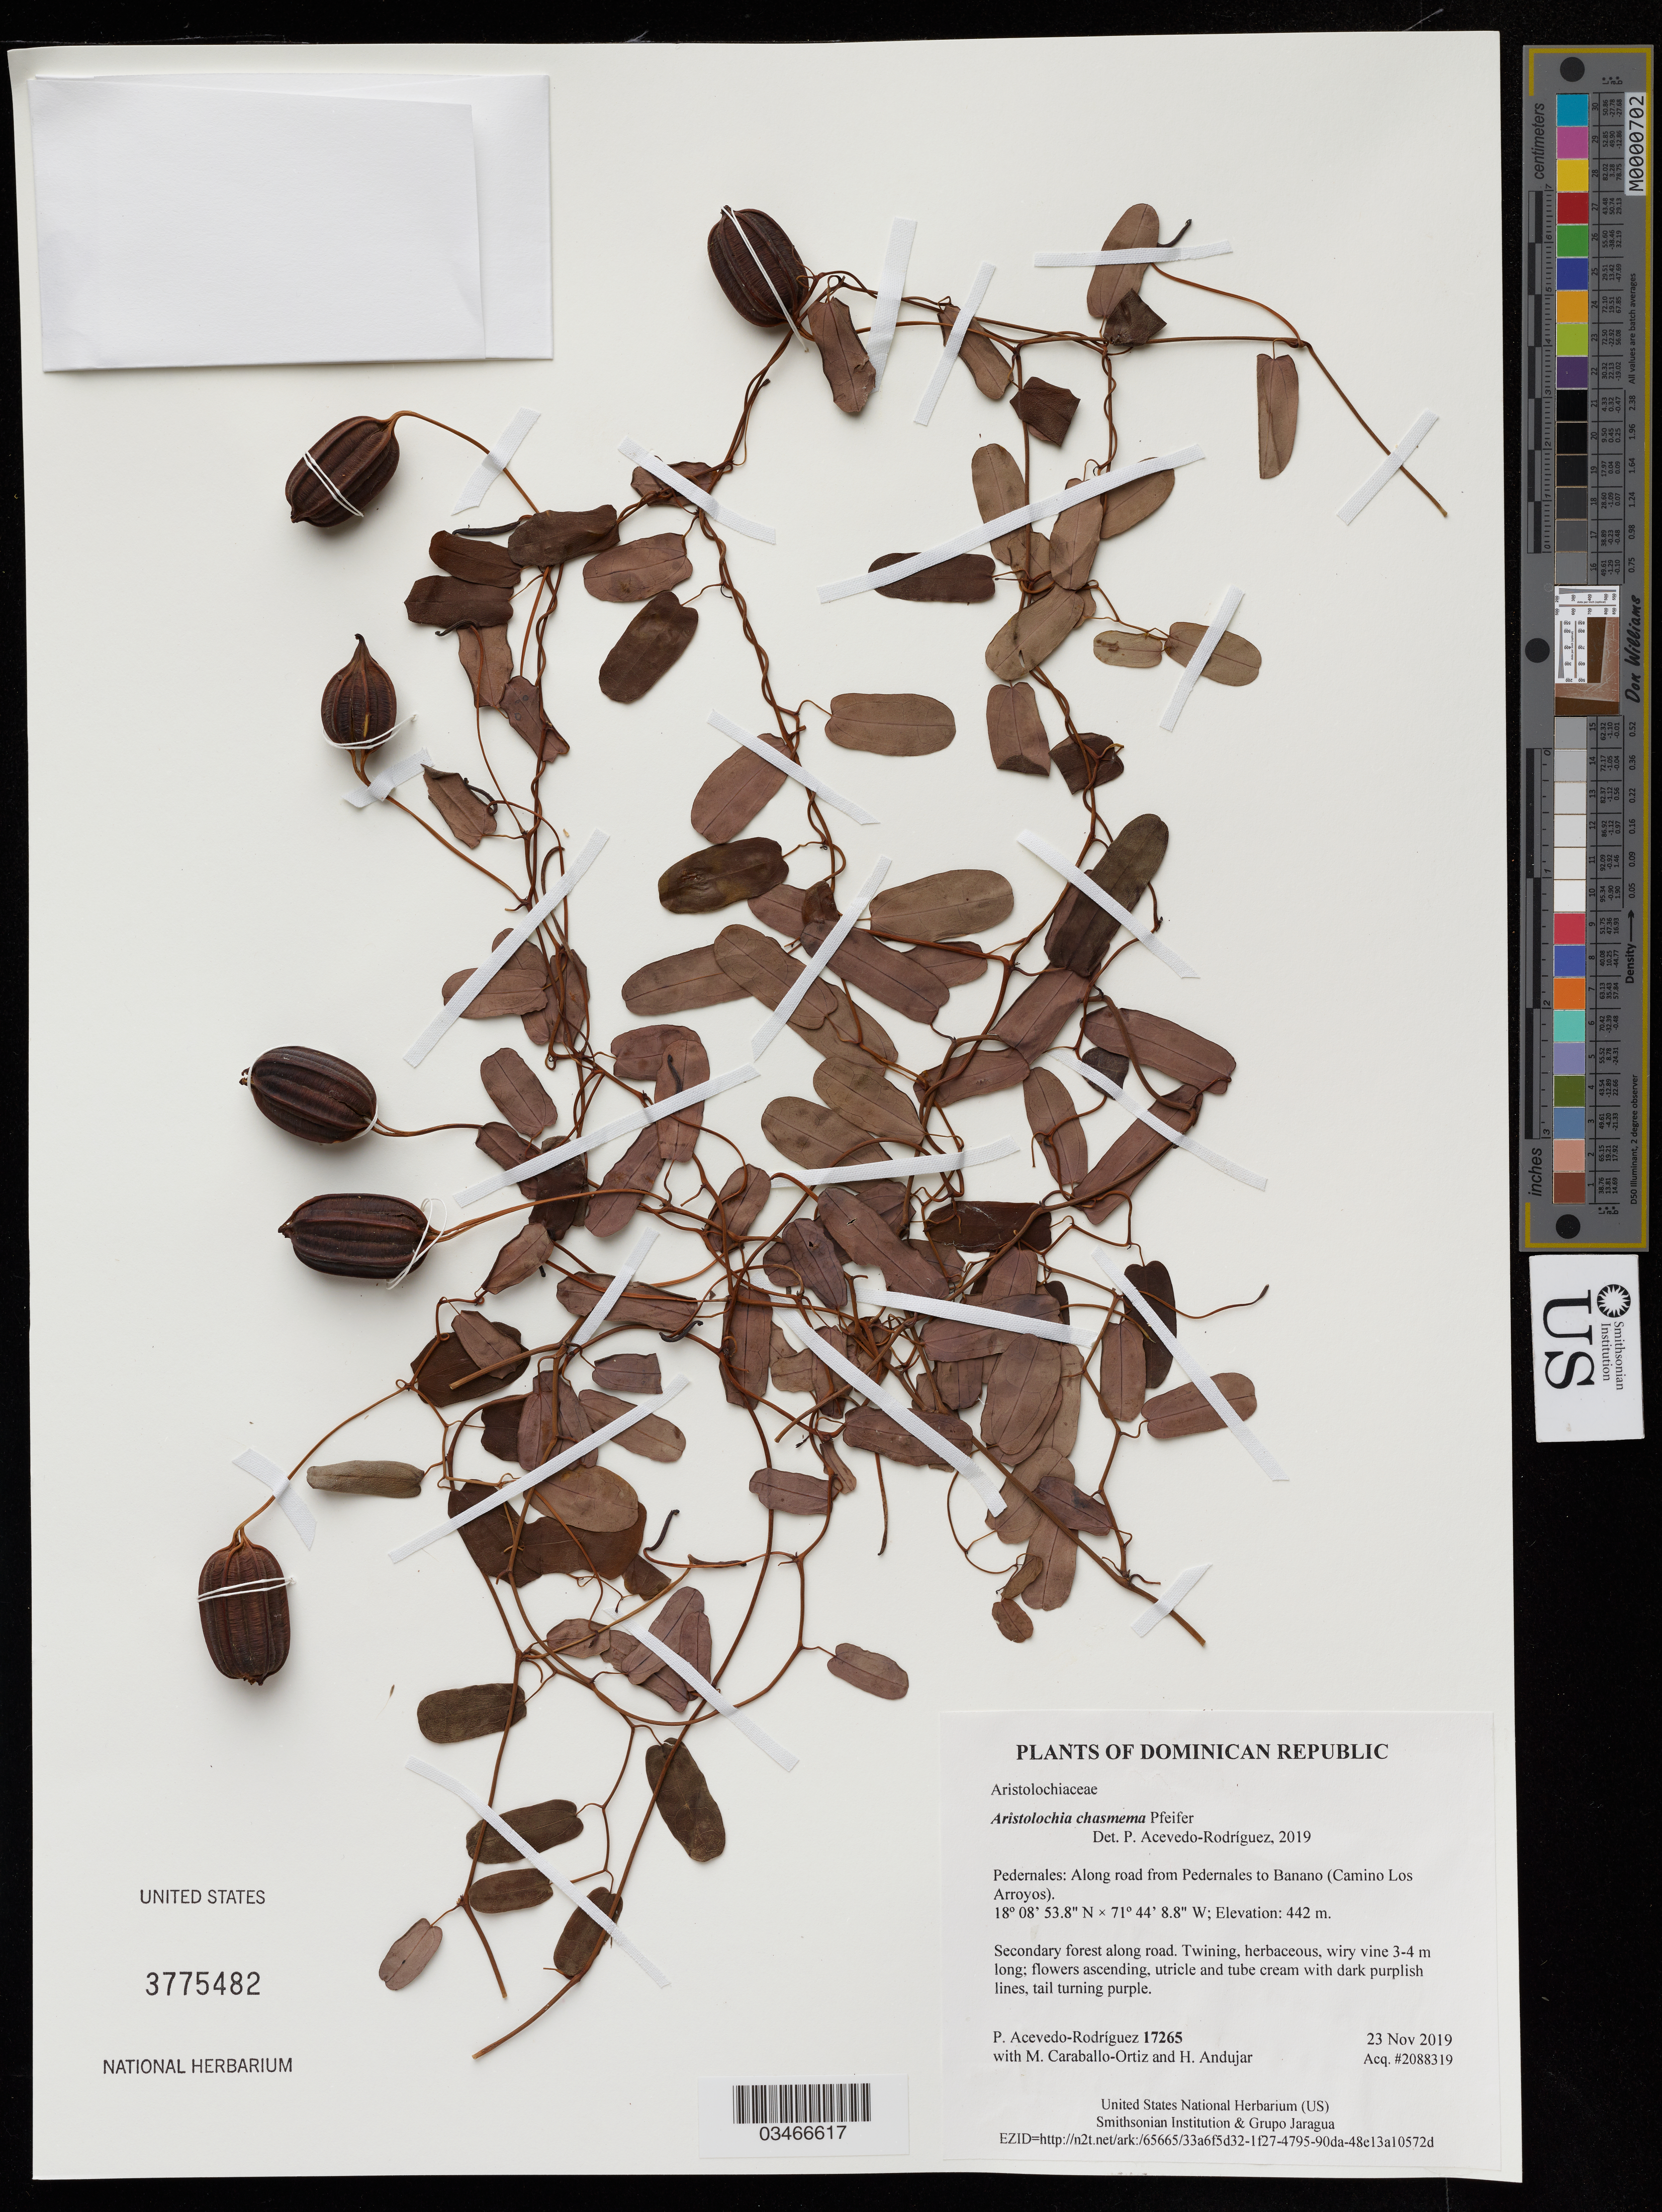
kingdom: Plantae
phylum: Tracheophyta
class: Magnoliopsida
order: Piperales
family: Aristolochiaceae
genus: Aristolochia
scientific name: Aristolochia chasmema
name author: Pfeifer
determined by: Acevedo-Rodriguez, P., (US), Smithsonian Institution - National Museum of Natural History (UNITED STATES)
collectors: P. Acevedo-Rodriguez, M. Caraballo-Ortiz & H. Andujar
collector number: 17265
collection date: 2019-11-23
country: Dominican Republic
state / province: Pedernales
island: Hispaniola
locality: Along road from Pedernales to Banano (Camino Los Arroyos), disturbed roadside vegetation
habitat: Secondary forest along road.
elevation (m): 442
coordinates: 18.14828 N, 71.73579 W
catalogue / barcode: US 3775482